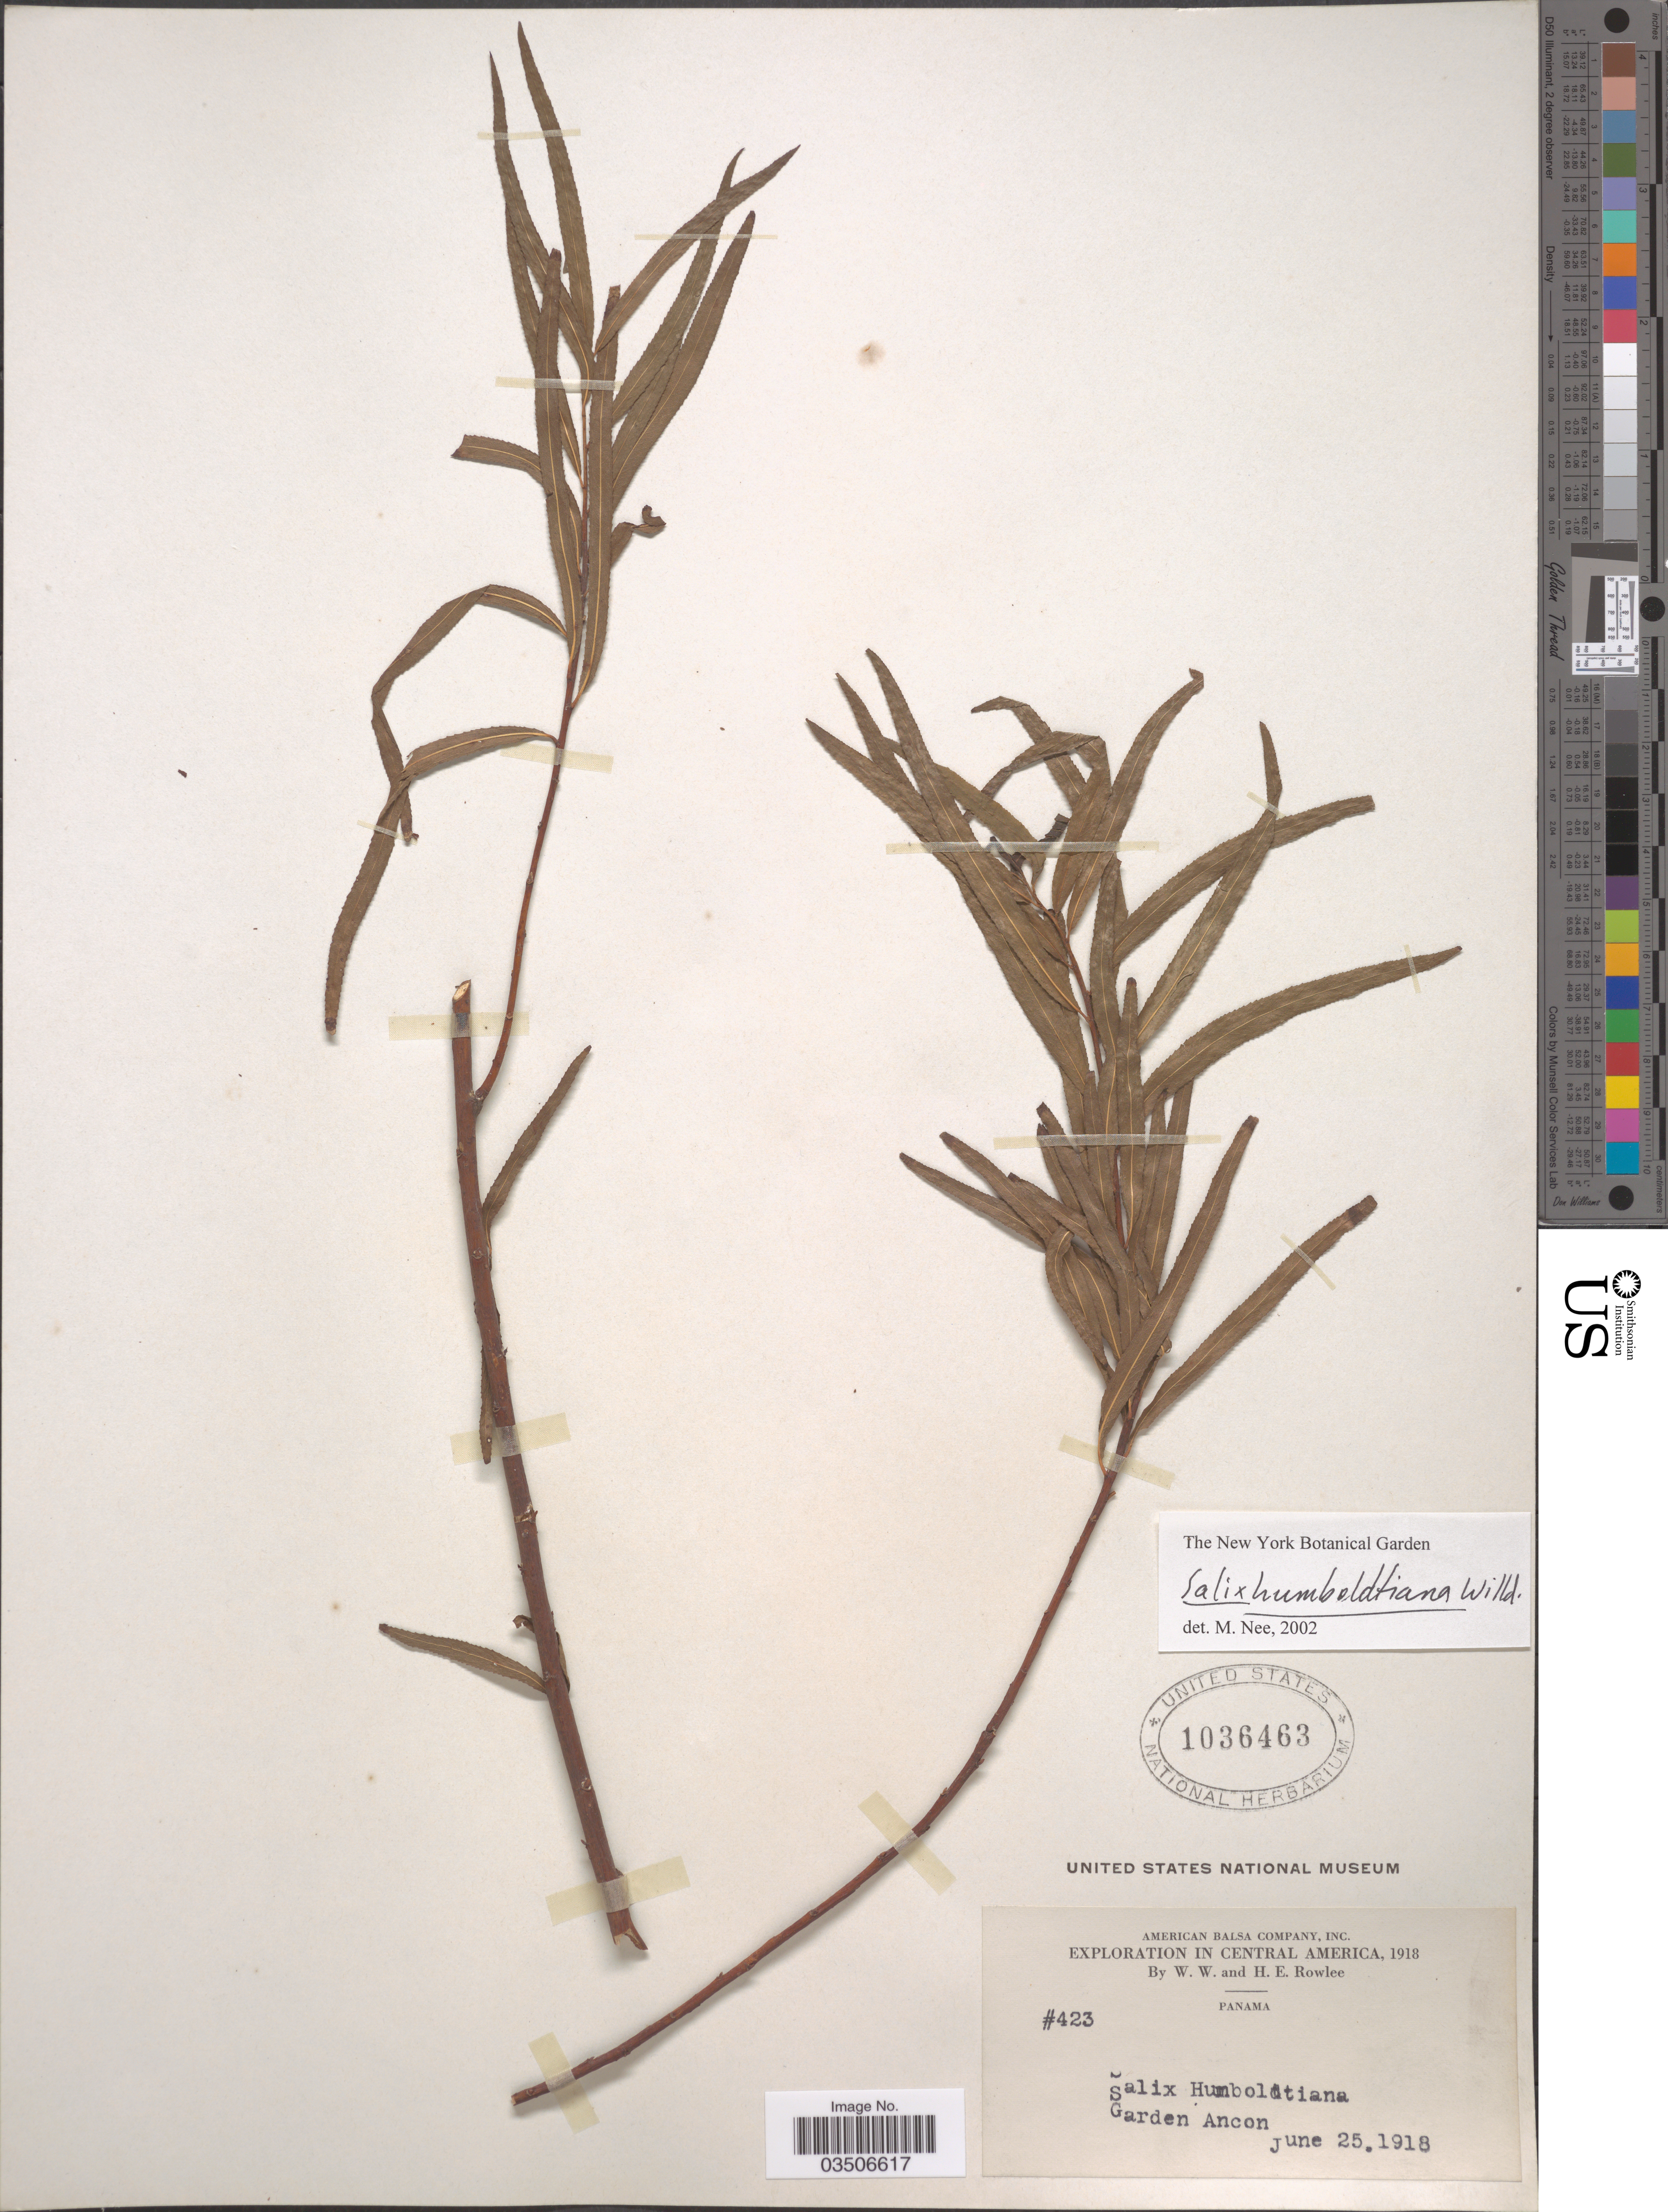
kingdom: Plantae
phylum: Tracheophyta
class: Magnoliopsida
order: Malpighiales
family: Salicaceae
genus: Salix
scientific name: Salix humboldtiana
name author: Willd.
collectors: W. W. Rowlee & H. E. Rowlee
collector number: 423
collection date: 1918-06-25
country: Panama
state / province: Panamá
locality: Garden Ancon.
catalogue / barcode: US 1036463